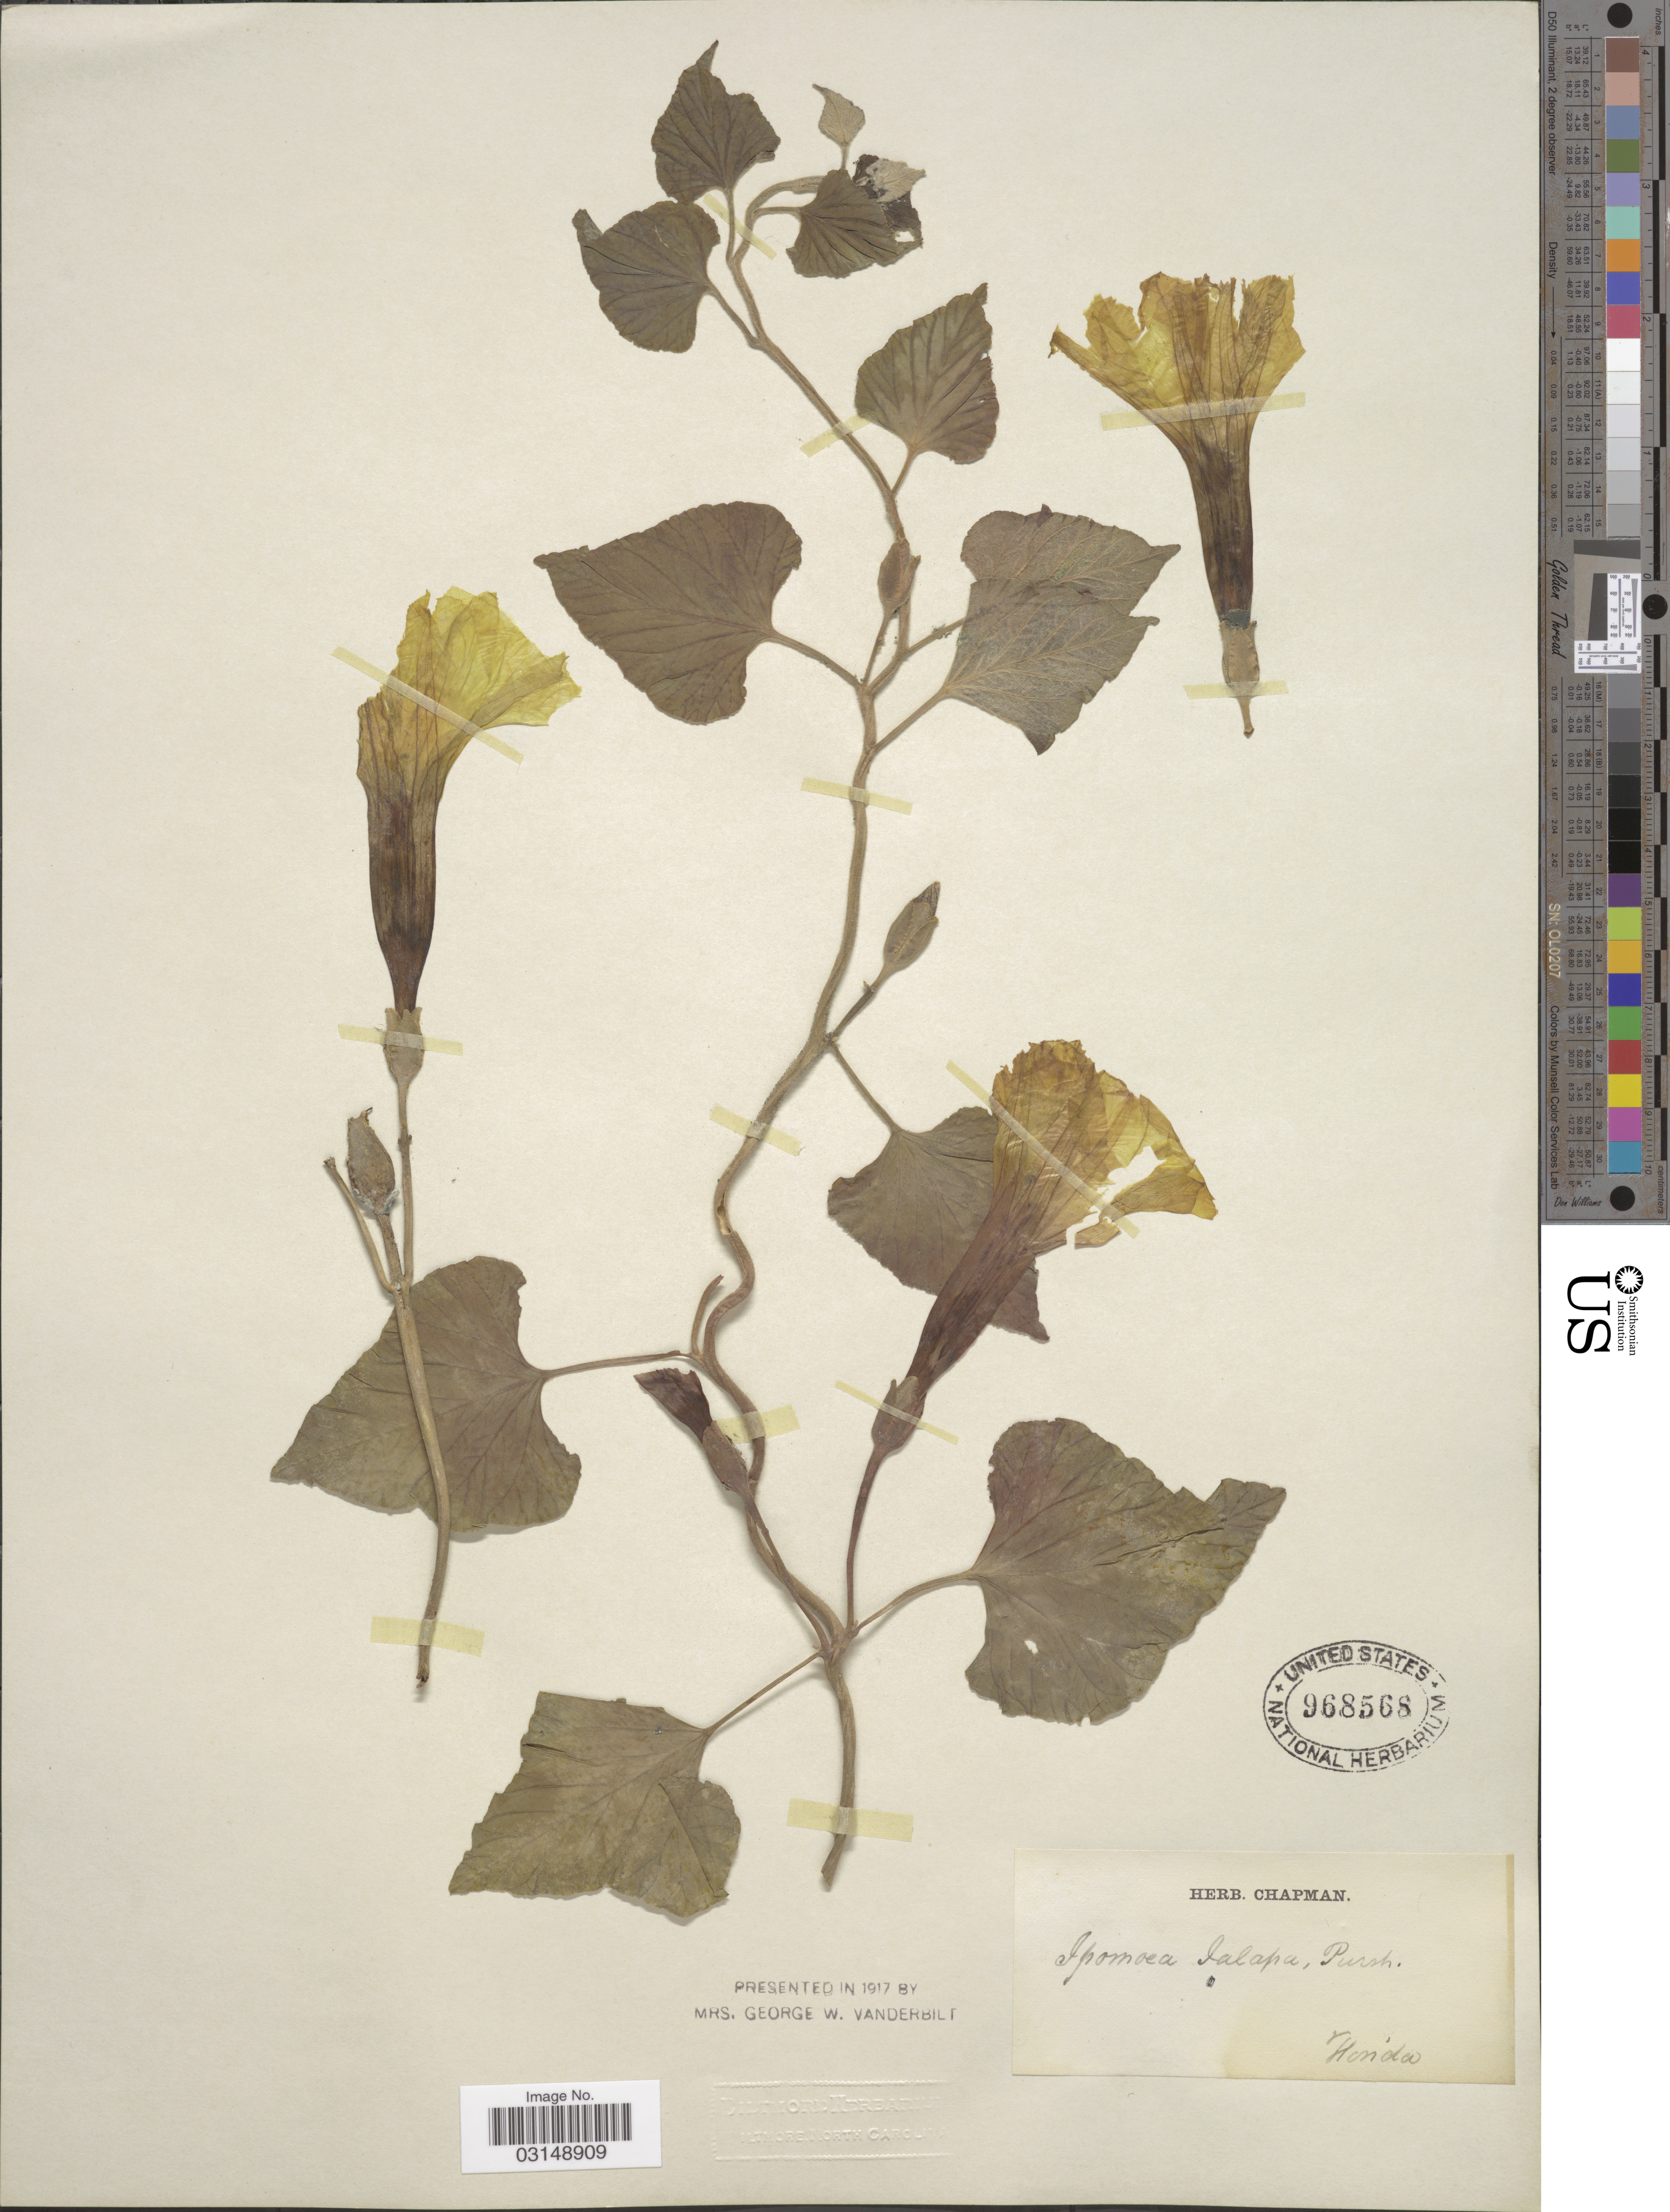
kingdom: Plantae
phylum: Tracheophyta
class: Magnoliopsida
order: Solanales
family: Convolvulaceae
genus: Ipomoea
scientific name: Ipomoea macrorhiza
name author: Michx.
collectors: ex herb. Chapman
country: United States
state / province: Florida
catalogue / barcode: US 968568